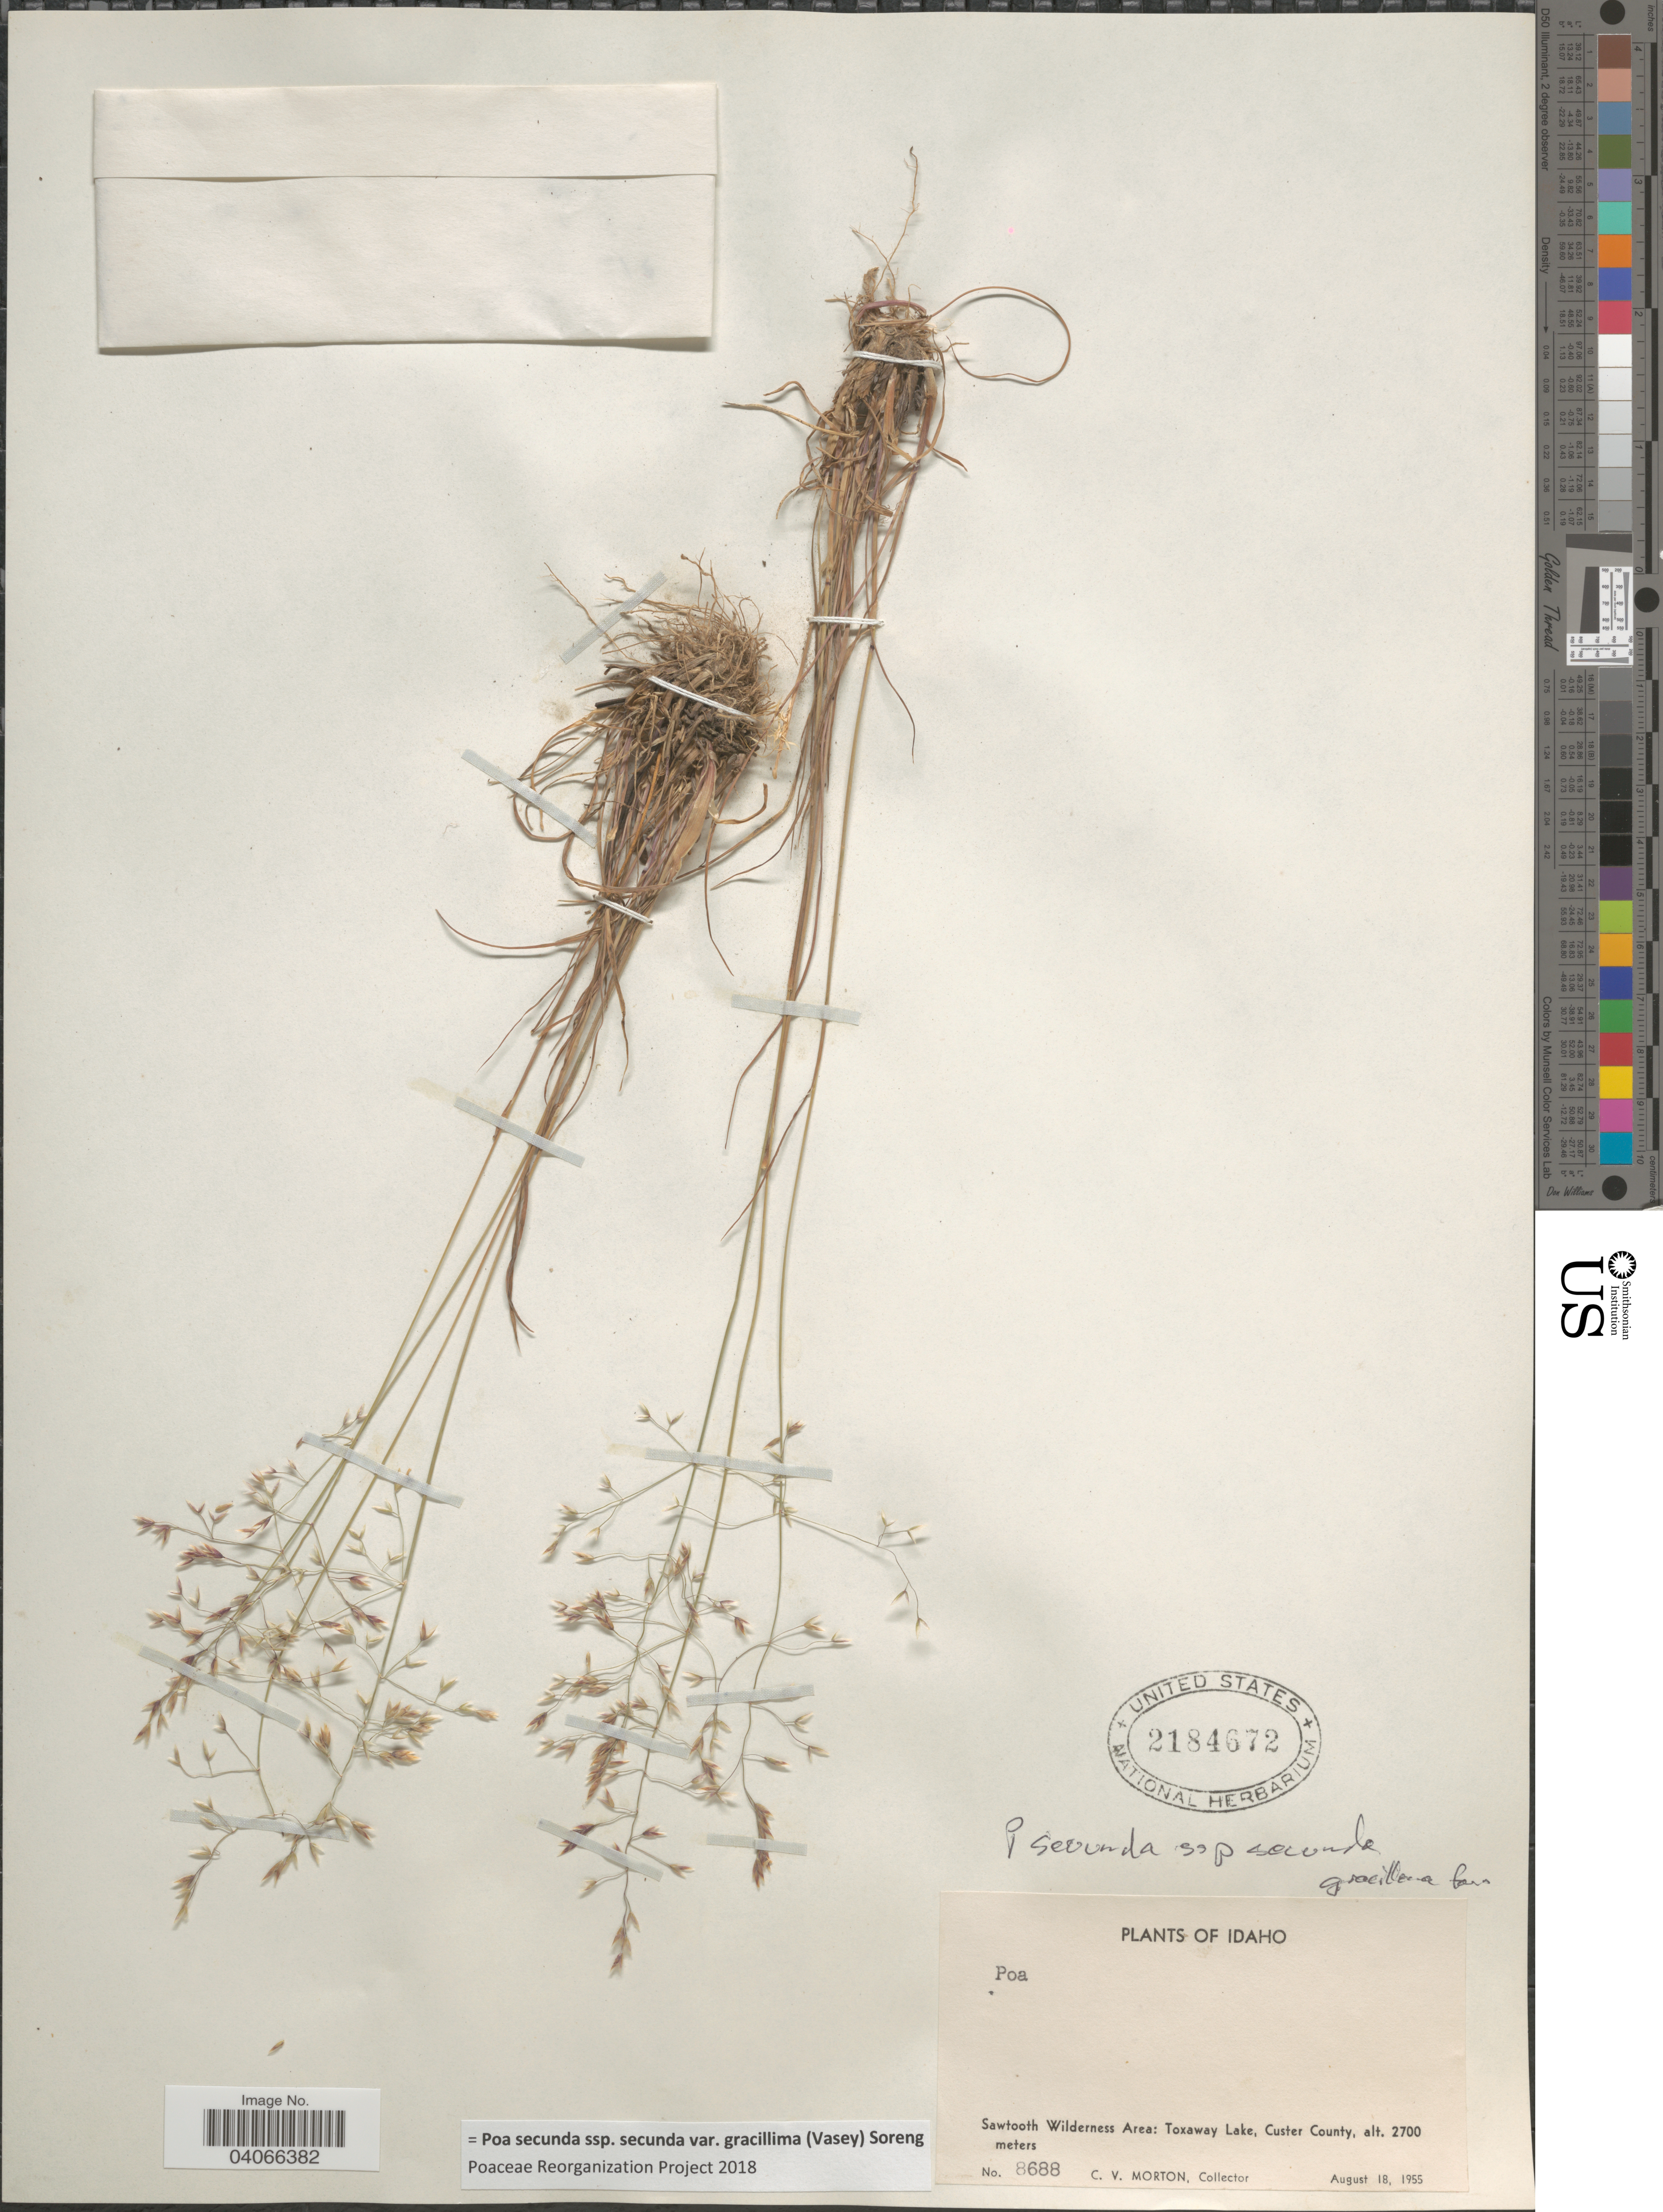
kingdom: Plantae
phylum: Tracheophyta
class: Liliopsida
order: Poales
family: Poaceae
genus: Poa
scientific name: Poa secunda subsp. secunda var. gracillima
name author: (Vasey) Soreng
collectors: C. V. Morton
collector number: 8688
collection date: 1955-08-18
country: United States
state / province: Idaho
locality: Sawtooth Wilderness Area: Toxaway Lake, Custer County.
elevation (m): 2700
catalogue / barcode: US 2184672